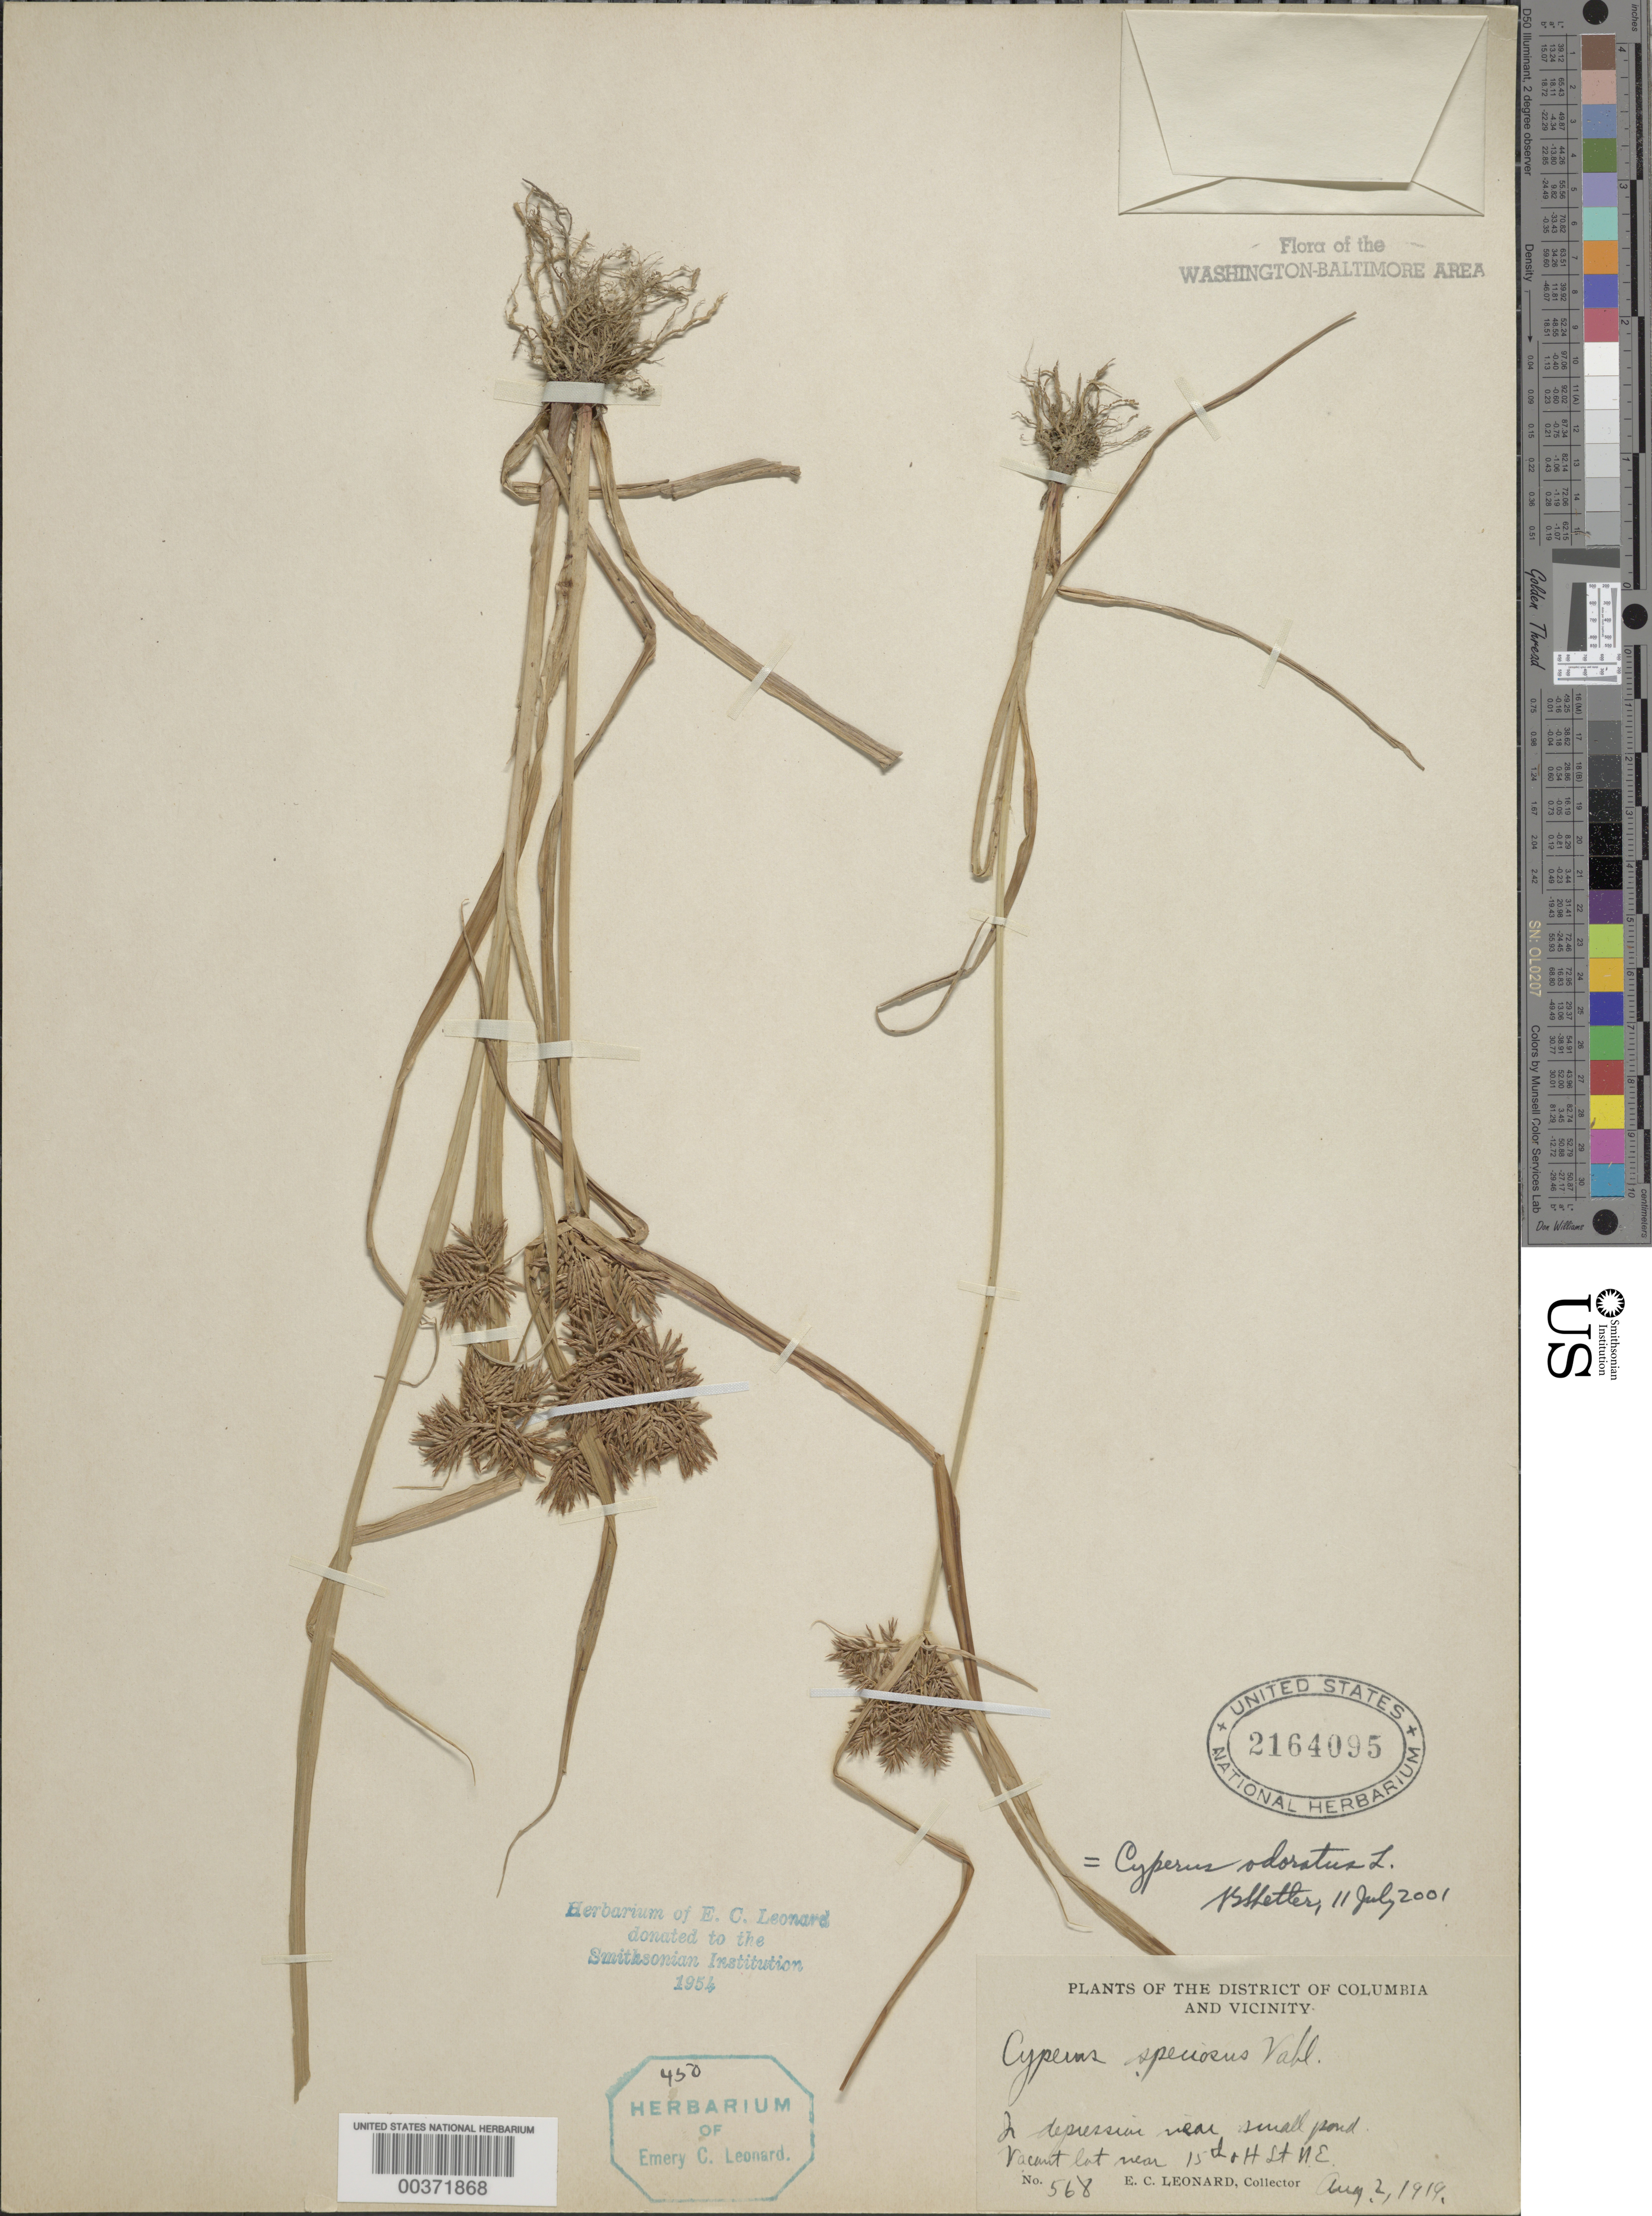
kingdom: Plantae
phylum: Tracheophyta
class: Liliopsida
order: Poales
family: Cyperaceae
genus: Cyperus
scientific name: Cyperus odoratus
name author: L.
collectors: E. C. Leonard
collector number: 568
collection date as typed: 02 Aug 1919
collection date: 1919-08-02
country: United States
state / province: District of Columbia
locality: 15th and H Sts. NE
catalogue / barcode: US 2164095